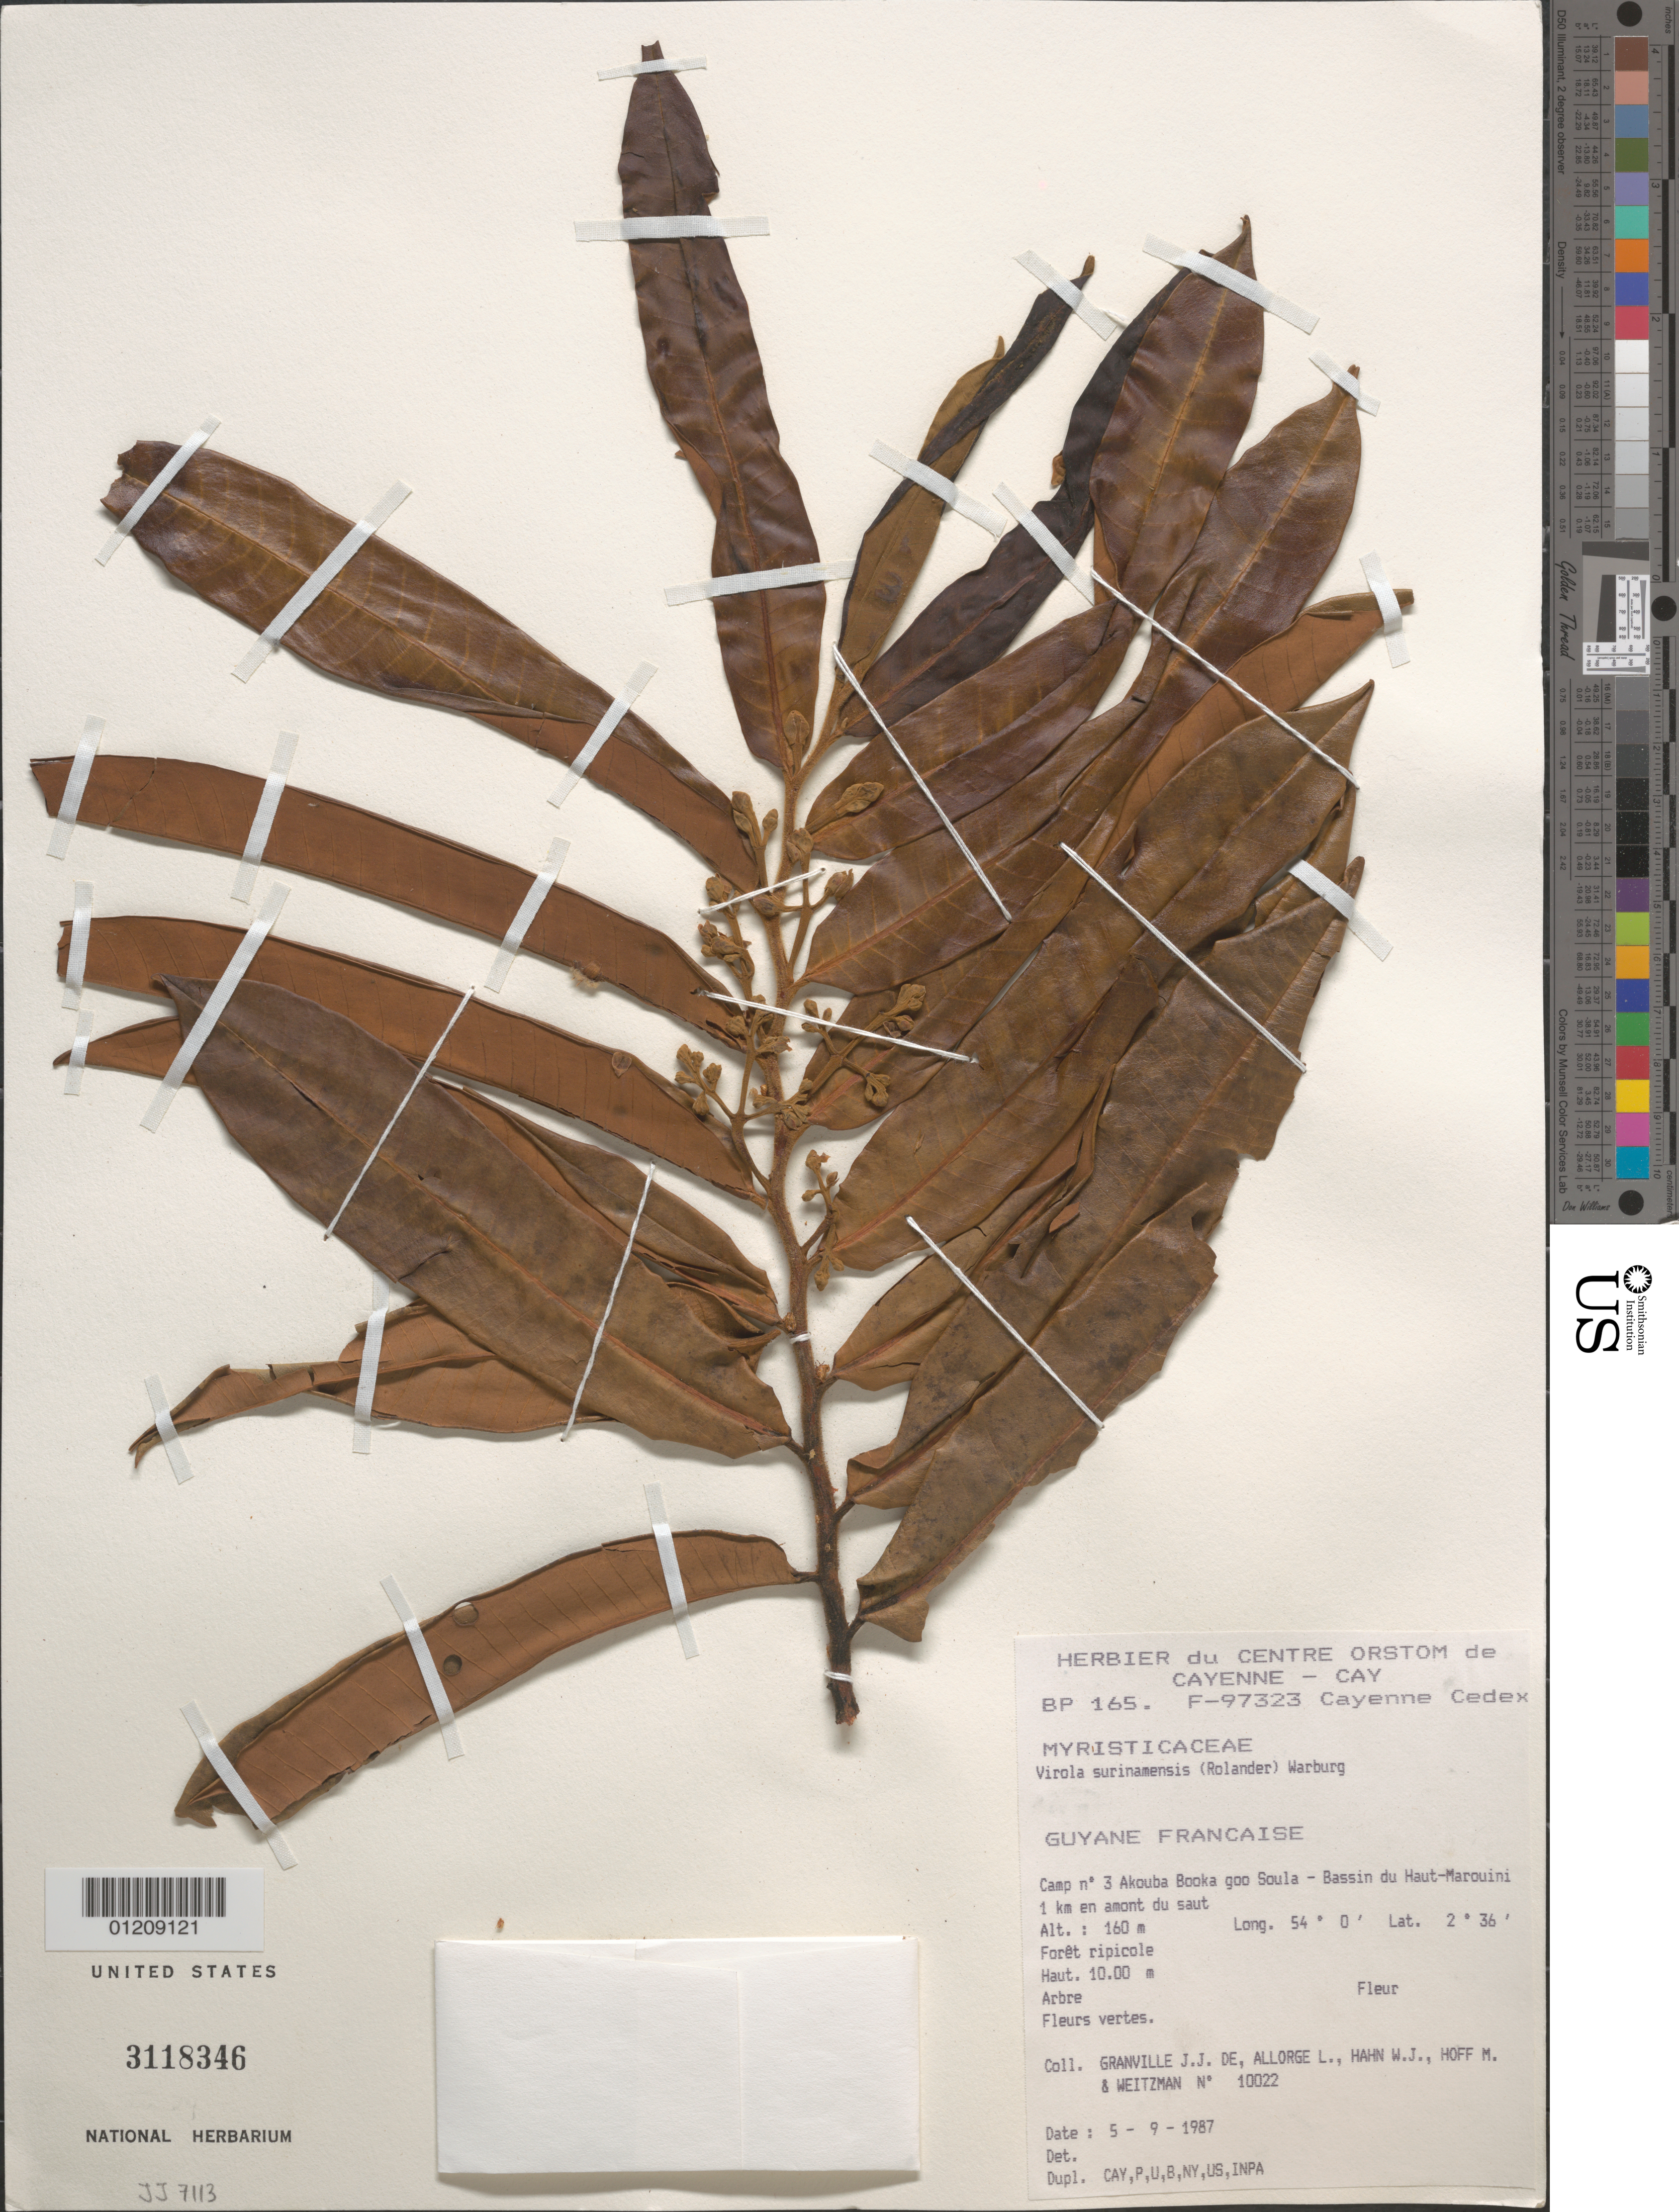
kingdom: Plantae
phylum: Tracheophyta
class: Magnoliopsida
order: Magnoliales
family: Myristicaceae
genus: Virola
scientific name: Virola surinamensis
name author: (Rol.) Warb.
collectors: J.-J. de Granville, L. Allorge, W. Hahn, M. Hoff & A. Weitzman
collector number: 10022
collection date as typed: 5 -9 -1987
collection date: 1987-09-05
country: French Guiana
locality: Camp no. 3 Akouba Booka goo Soula - Bassin du Haut-Marouini, 1 km en amont du saut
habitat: Foret ripicole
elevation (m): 0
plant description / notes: CAY, P, U, B, NY, US, INPA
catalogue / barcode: US 3118346